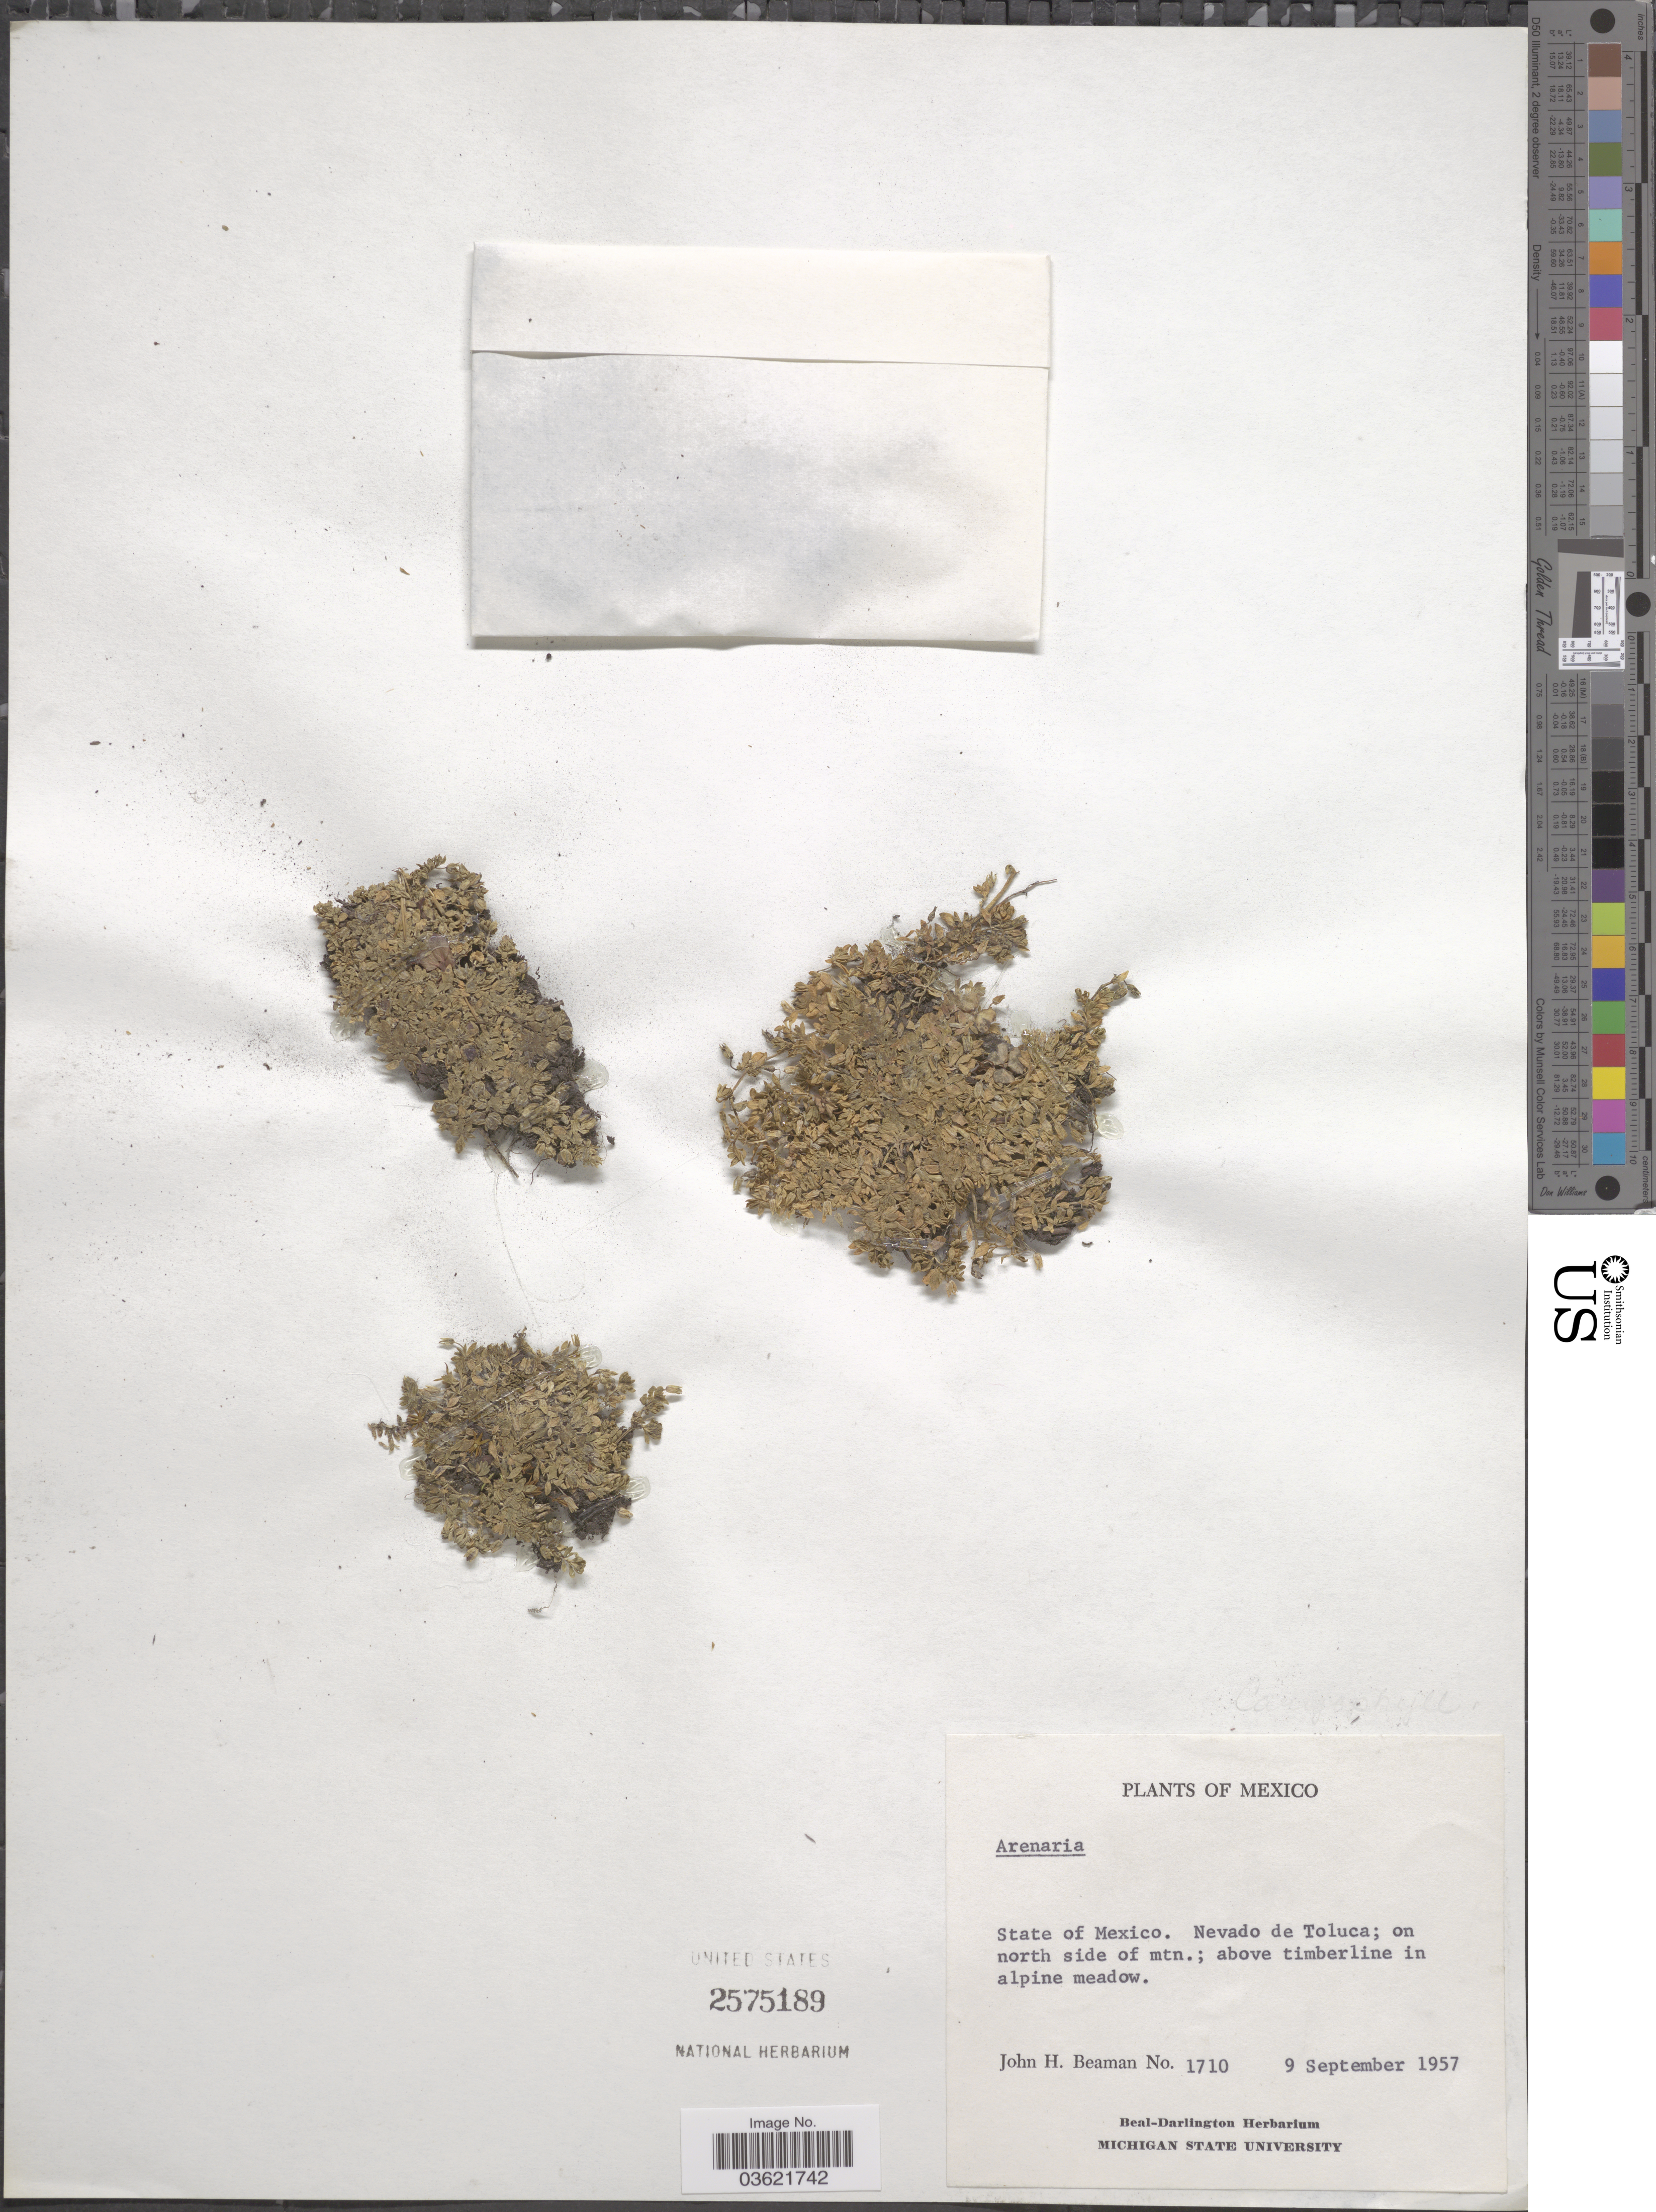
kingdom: Plantae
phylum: Tracheophyta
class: Magnoliopsida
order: Caryophyllales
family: Caryophyllaceae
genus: Arenaria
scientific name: Arenaria sp.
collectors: J. H. Beaman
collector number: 1710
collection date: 1957-09-09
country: Mexico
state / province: México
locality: Nevado de Toluca; on north side of mtn.; above timberline in alpine meadow.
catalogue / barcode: US 2575189